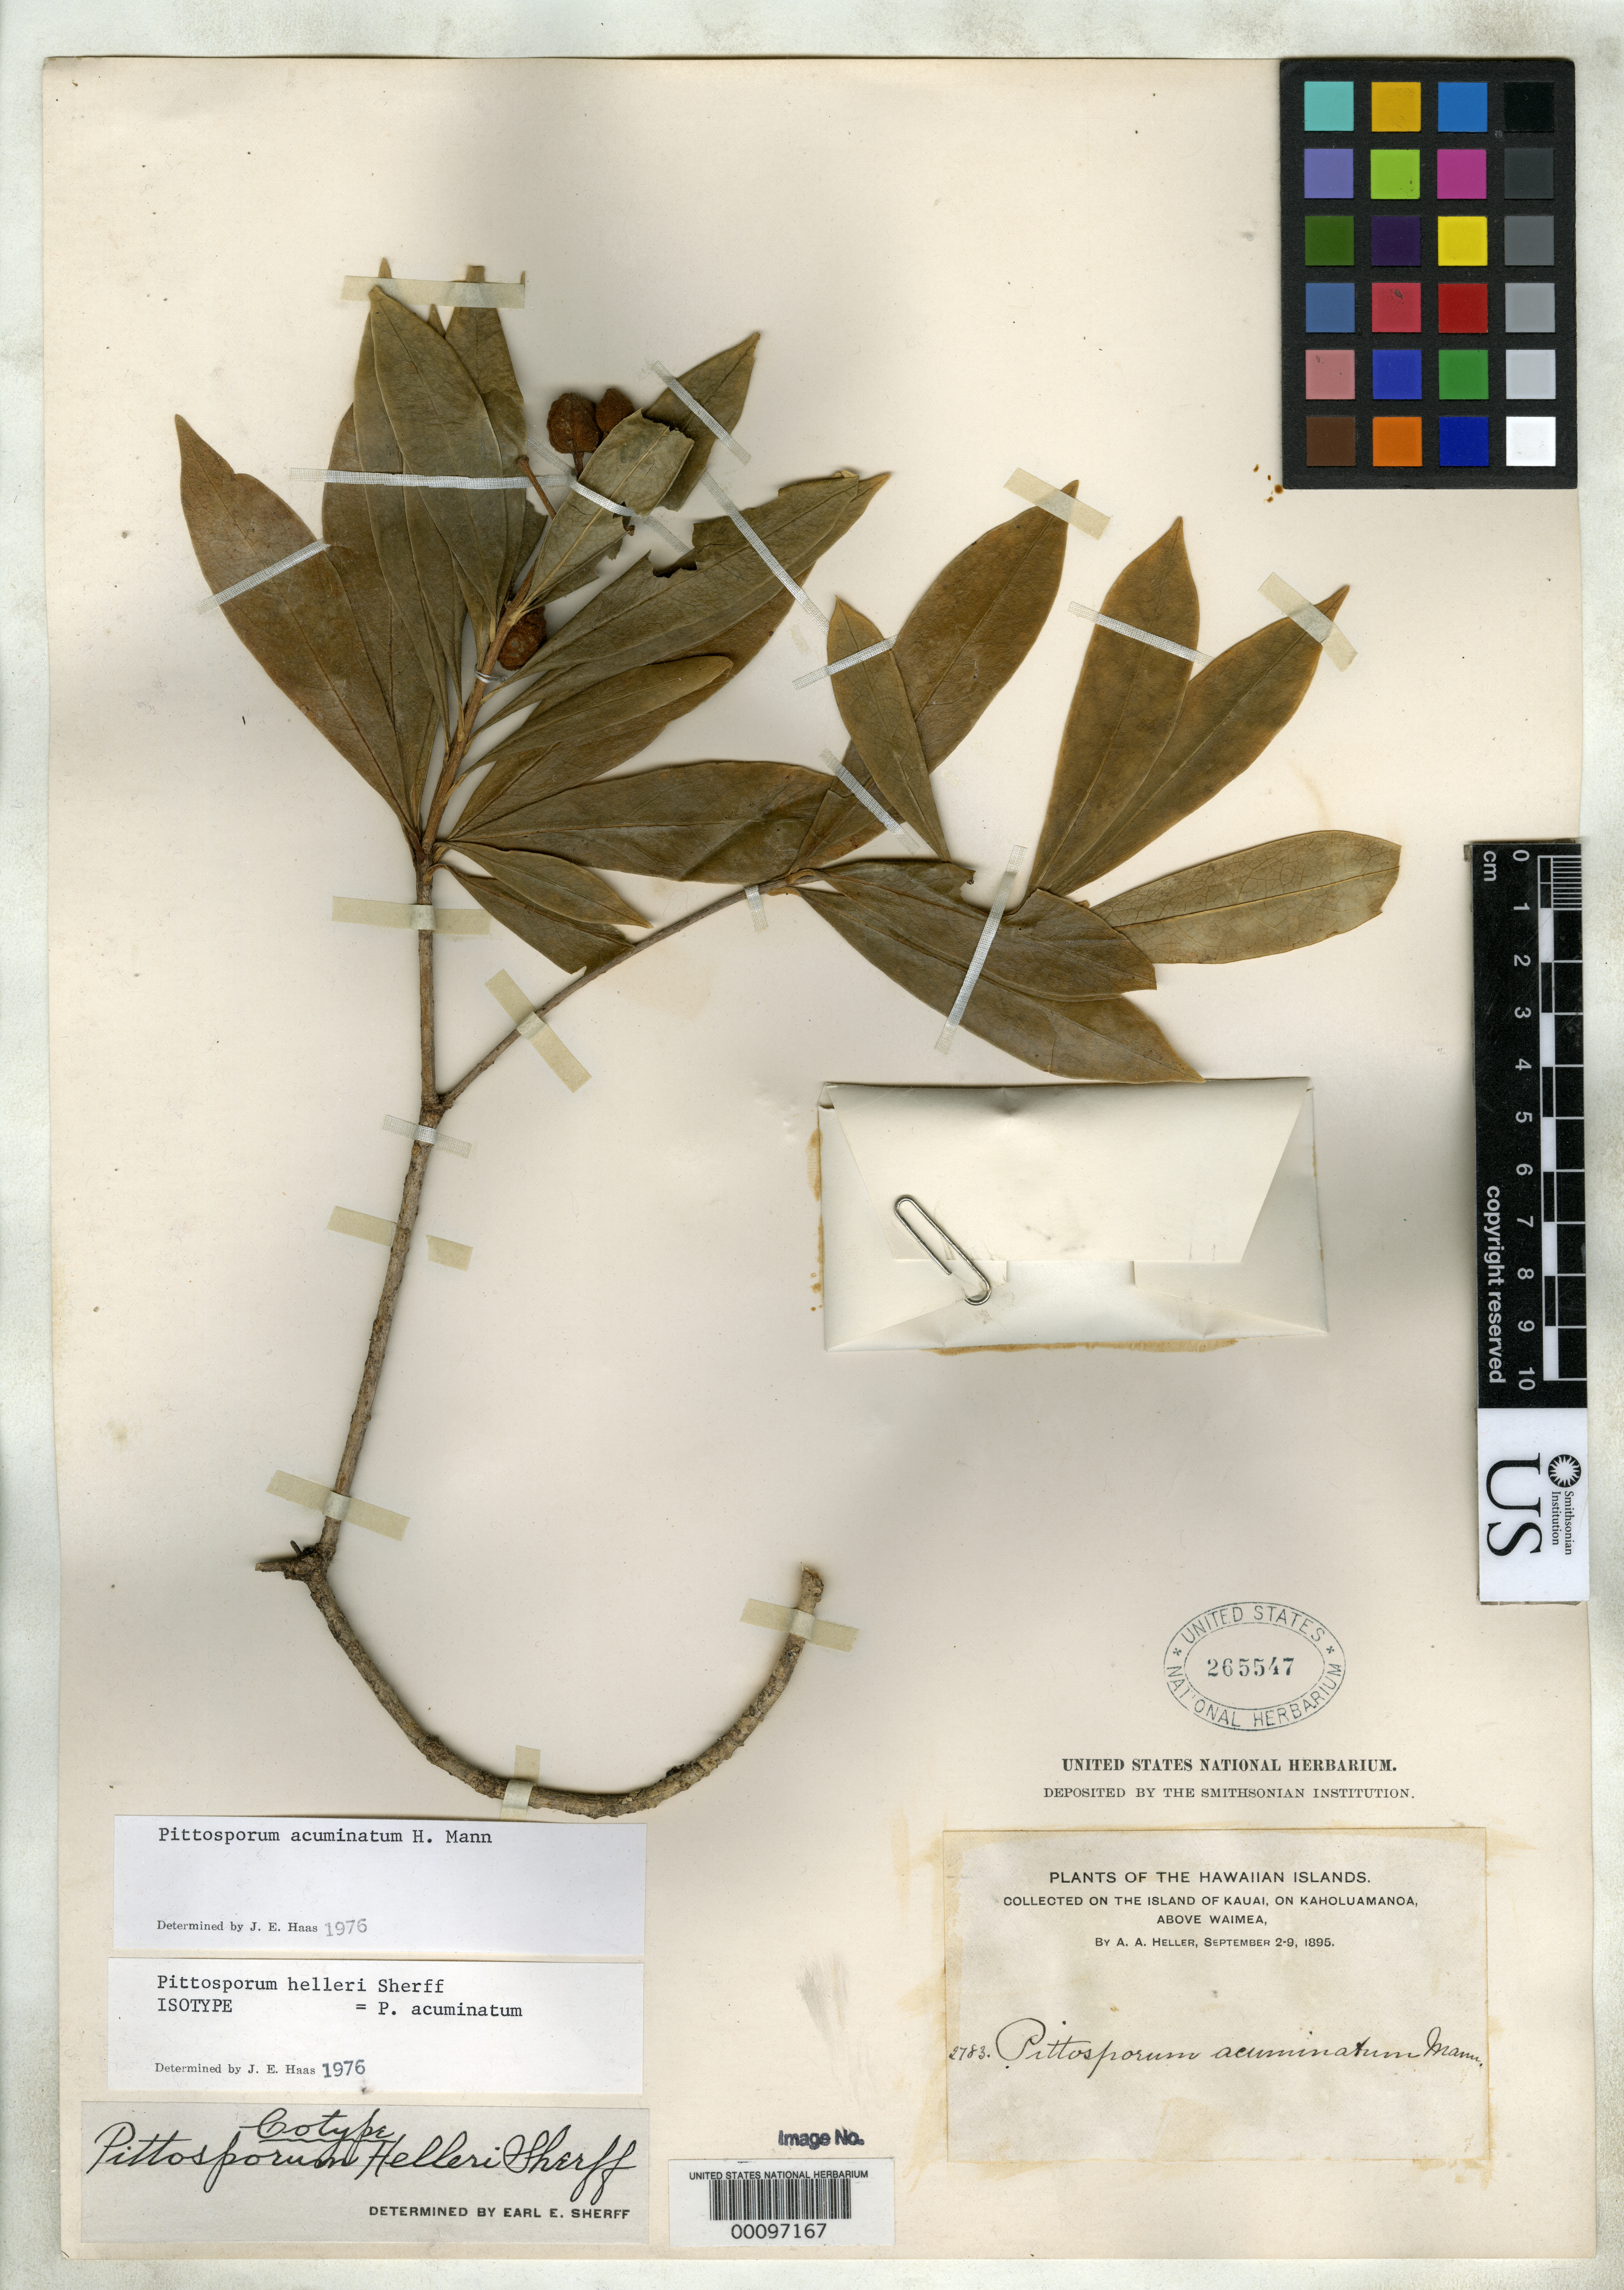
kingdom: Plantae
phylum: Tracheophyta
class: Magnoliopsida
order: Apiales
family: Pittosporaceae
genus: Pittosporum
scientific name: Pittosporum helleri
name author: Sherff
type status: Isotype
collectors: A. A. Heller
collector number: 2783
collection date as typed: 02 Sep 1895 to 09 Sep 1895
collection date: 1895-09-02/1895-09-09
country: United States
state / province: Hawaii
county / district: Kauai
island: Kaua'i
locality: Kaholuamanoa, above Waimea.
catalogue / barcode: US 265547